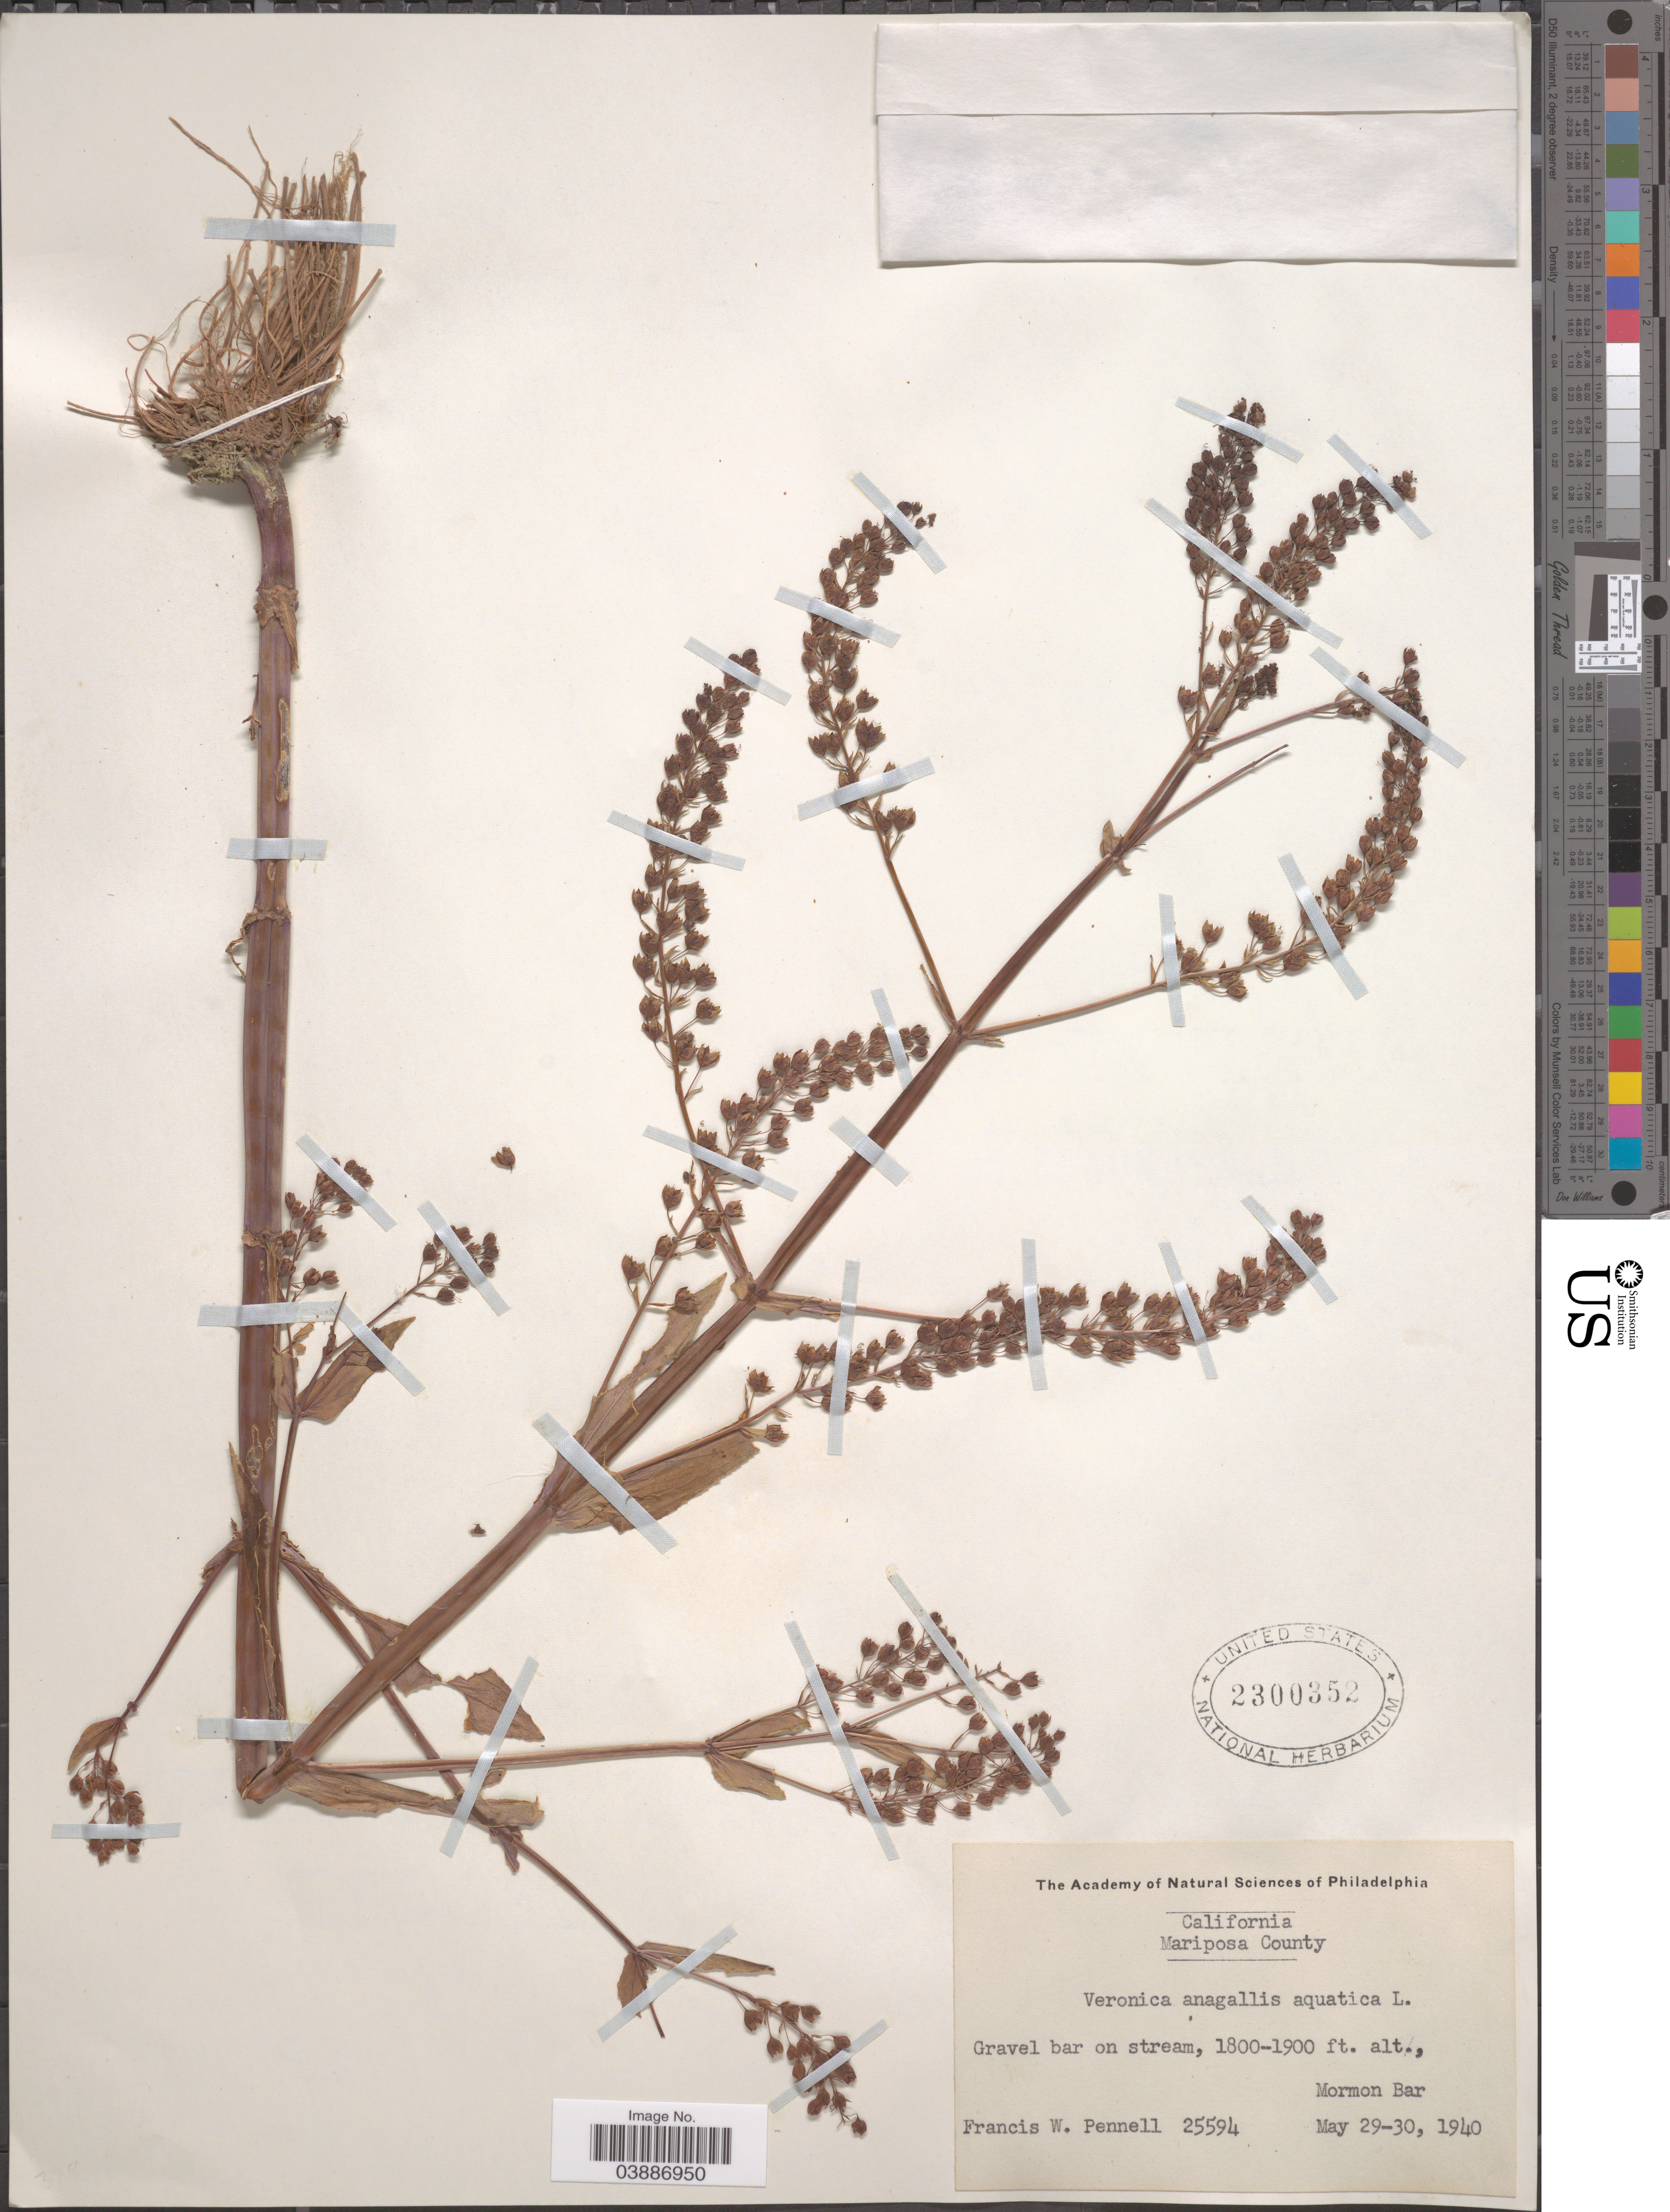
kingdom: Plantae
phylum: Tracheophyta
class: Magnoliopsida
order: Lamiales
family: Plantaginaceae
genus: Veronica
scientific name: Veronica anagallis-aquatica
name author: L.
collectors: F. W. Pennell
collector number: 25594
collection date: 1940-05-29/1940-05-30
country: United States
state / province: California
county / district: Mariposa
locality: Mariposa County. Mormon Bar.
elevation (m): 549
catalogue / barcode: US 2300352